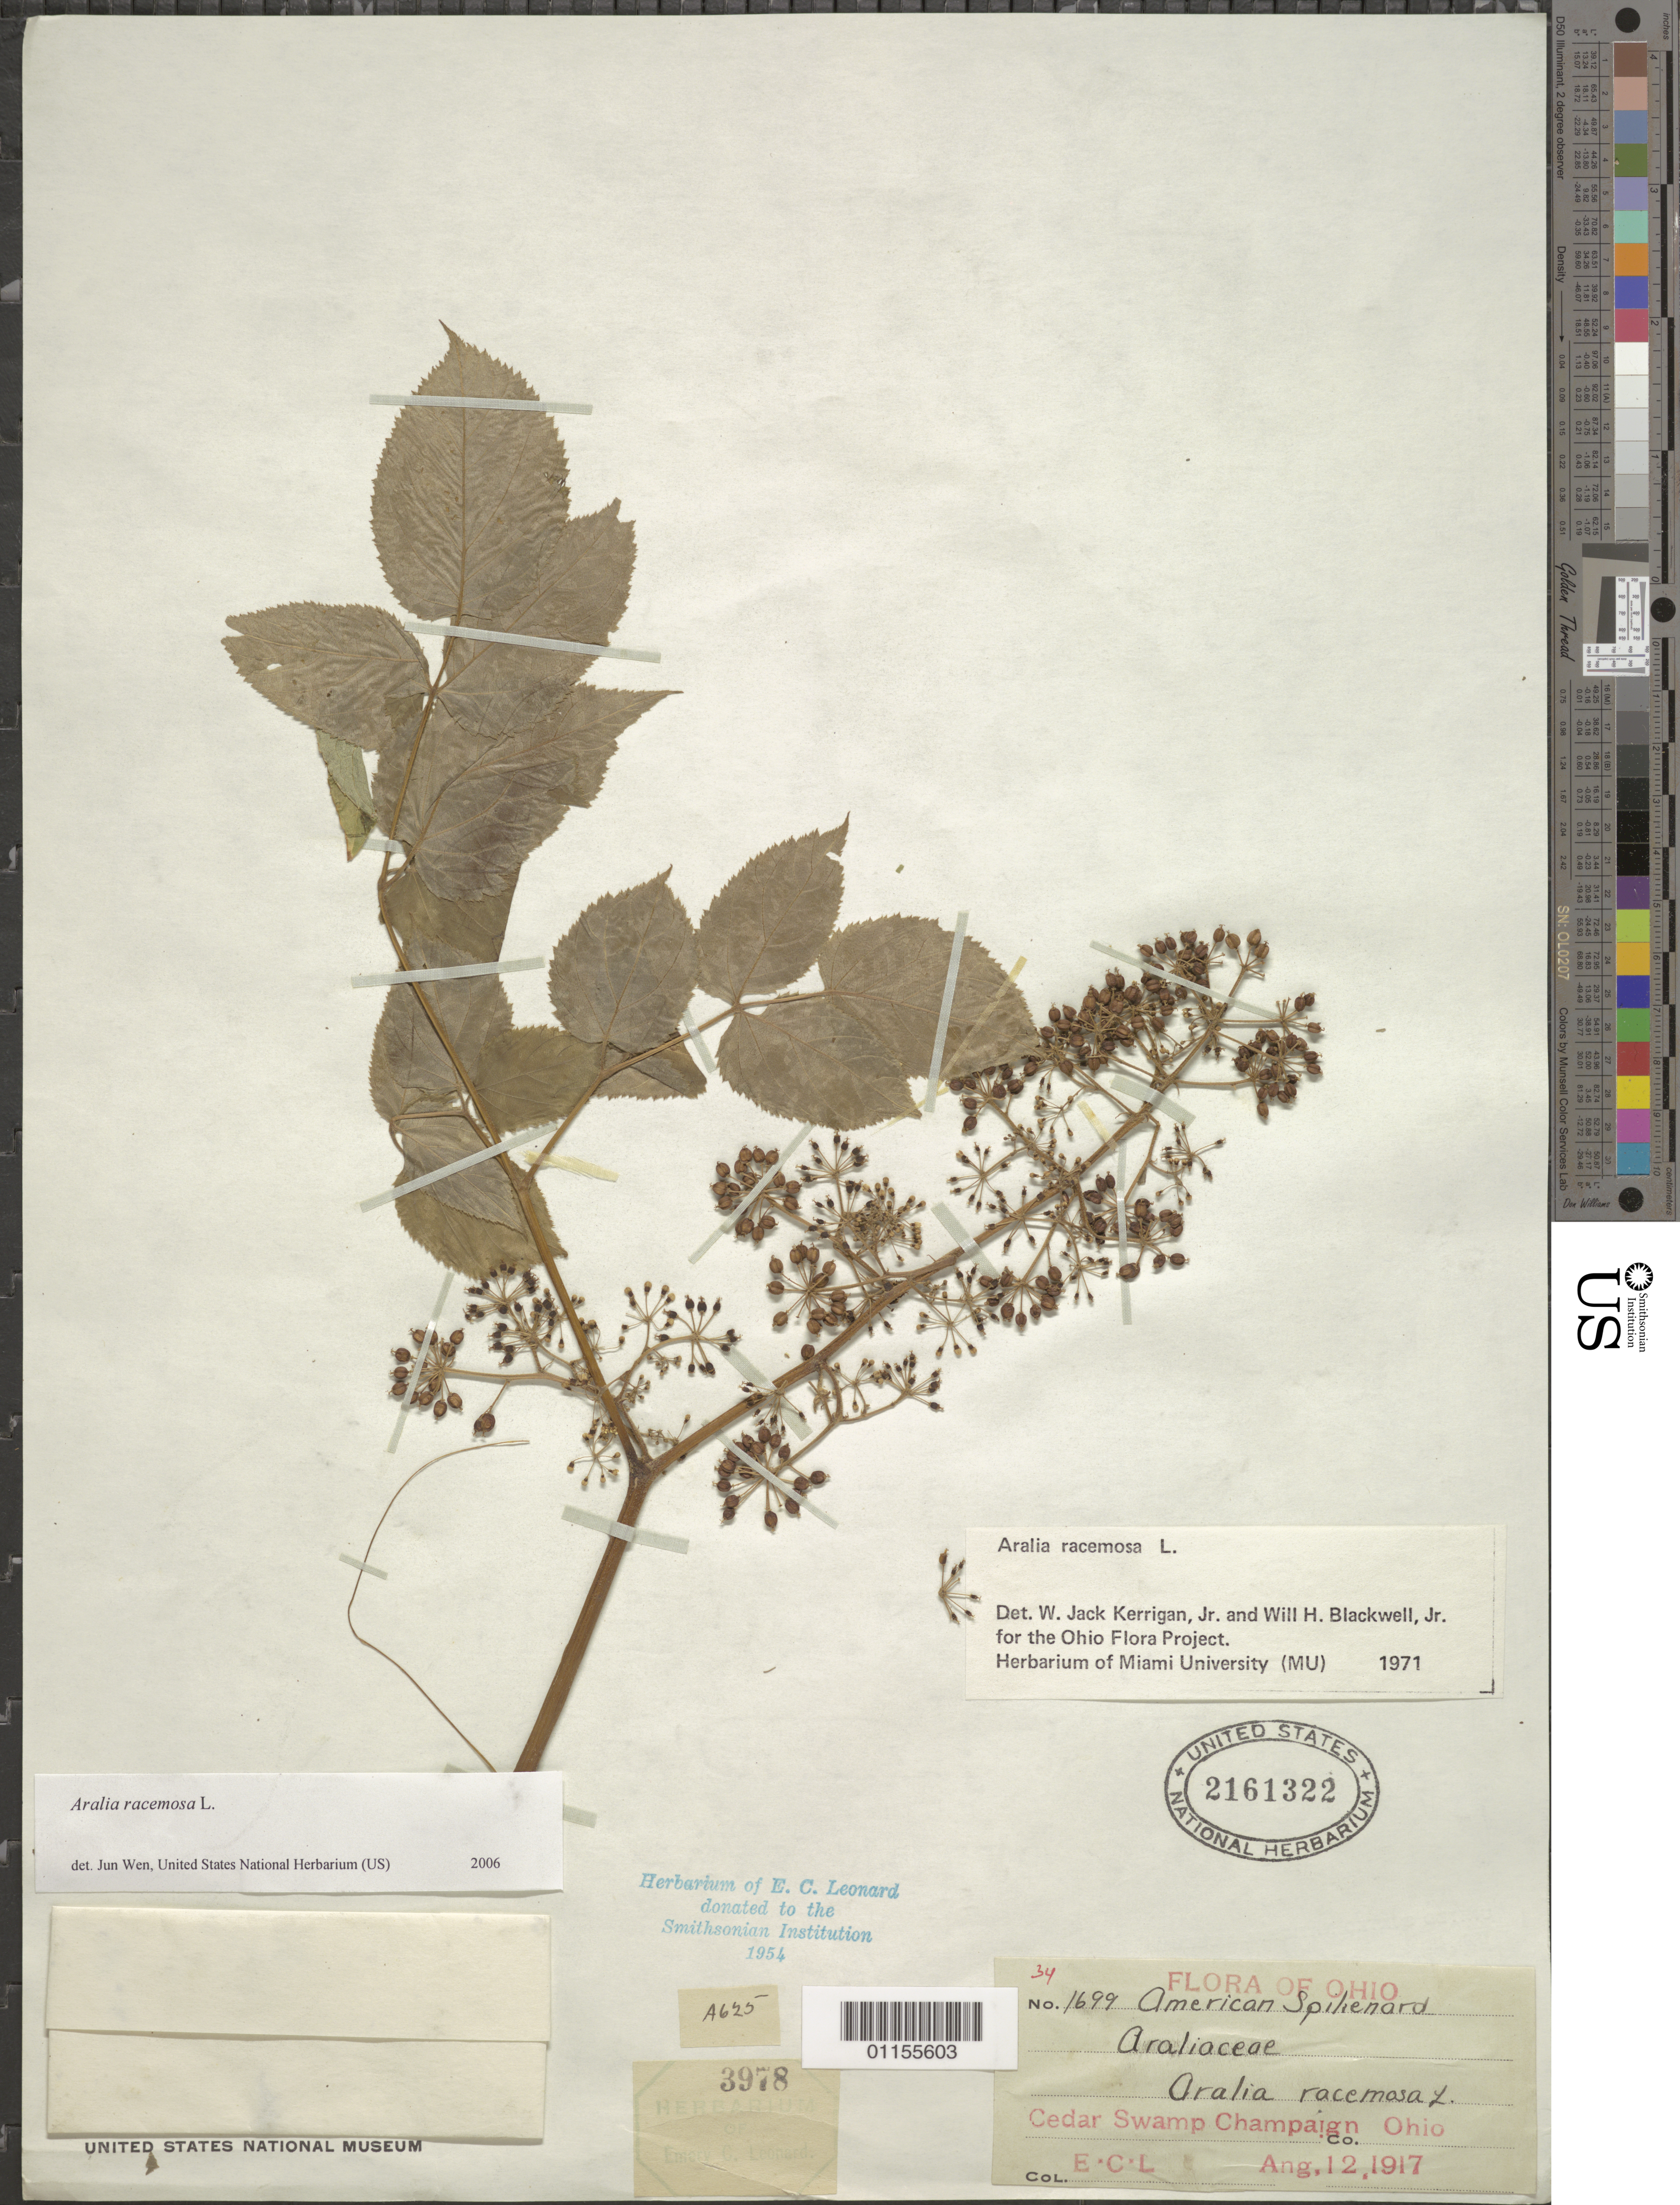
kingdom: Plantae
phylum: Tracheophyta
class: Magnoliopsida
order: Apiales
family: Araliaceae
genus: Aralia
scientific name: Aralia racemosa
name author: L.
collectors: E. C. Leonard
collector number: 1699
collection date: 1917-08-12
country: United States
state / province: Ohio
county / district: Champaign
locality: Cedar Swamp.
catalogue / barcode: US 2161322